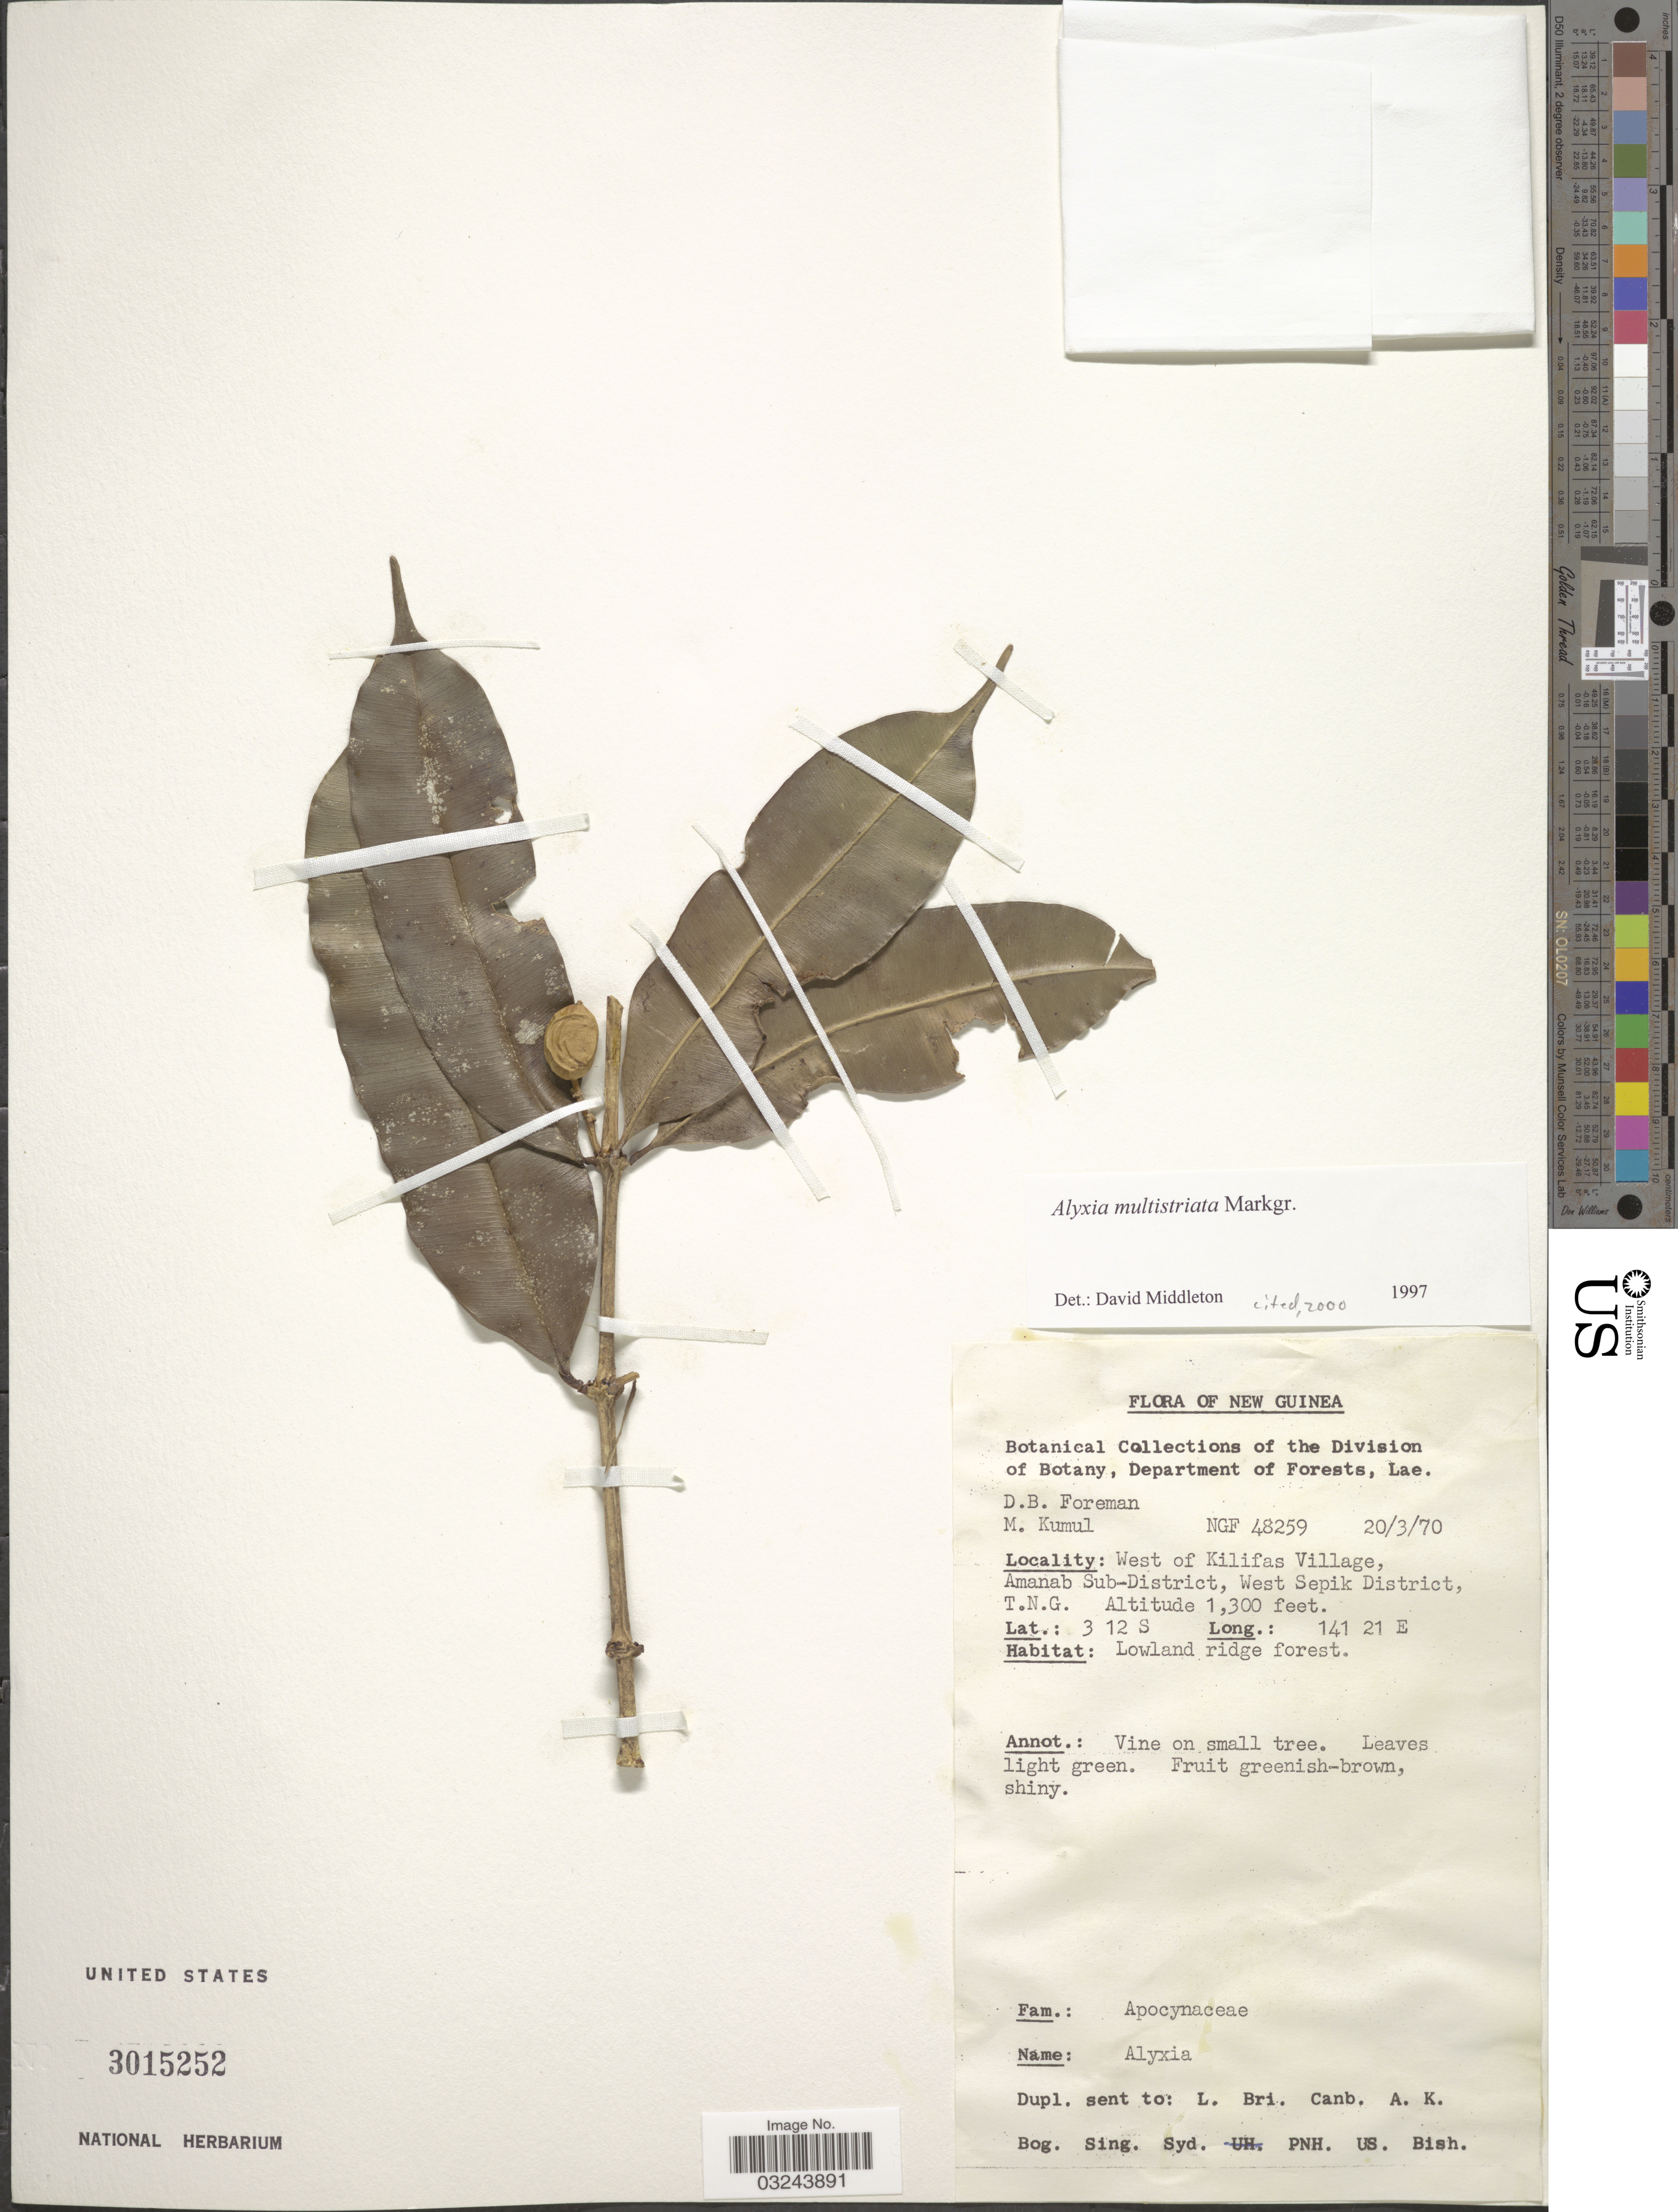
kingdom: Plantae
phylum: Tracheophyta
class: Magnoliopsida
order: Gentianales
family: Apocynaceae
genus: Alyxia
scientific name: Alyxia multistriata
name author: Markgr.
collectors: D. Foreman & M. Kumul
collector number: NGF48259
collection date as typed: Transcribed d/m/y: 20/3/70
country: Papua New Guinea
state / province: Sandaun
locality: New Guinea. West of Kilifas Village, Amanab Sub-District, West Sepik District, T.N.G.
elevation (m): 396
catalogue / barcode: US 3015252